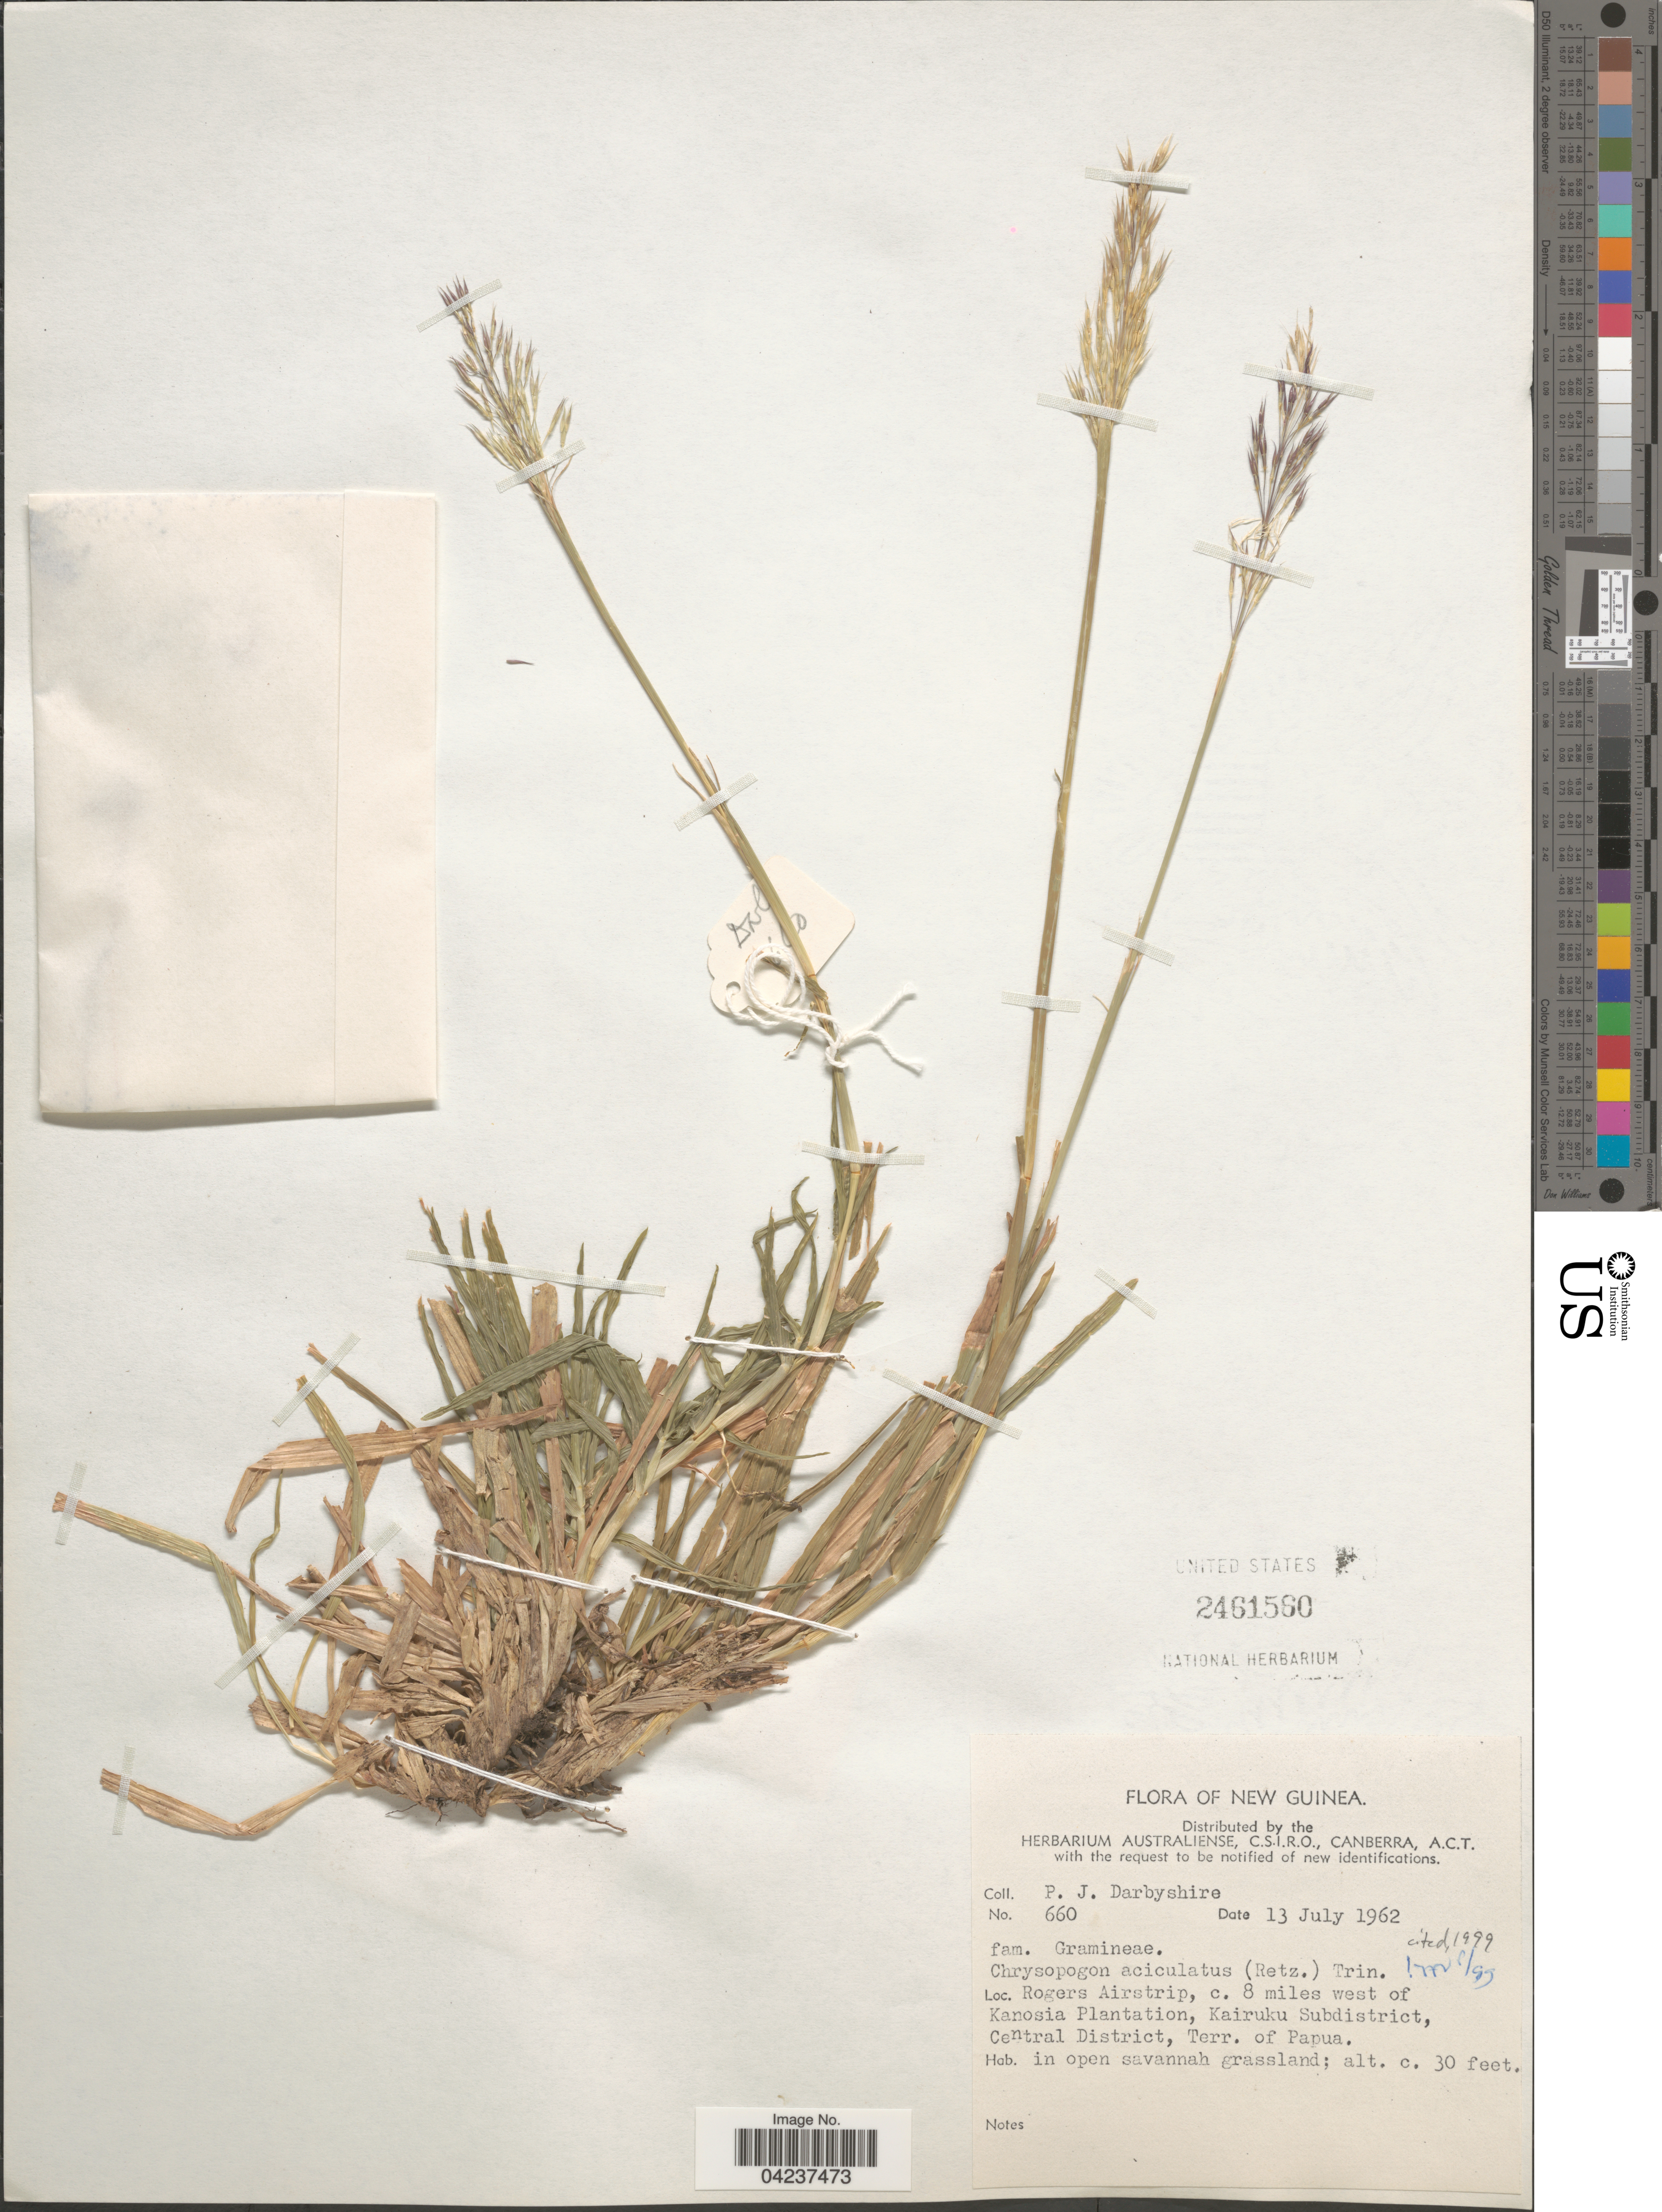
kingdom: Plantae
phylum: Tracheophyta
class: Liliopsida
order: Poales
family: Poaceae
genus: Chrysopogon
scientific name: Chrysopogon aciculatus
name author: (Retz.) Trin.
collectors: P. Darbyshire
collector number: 660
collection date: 1962-07-13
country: Papua New Guinea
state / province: Central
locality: New Guinea. Rogers Airstrip, c. 8 miles west of Kanosia Plantation, Kairuku Subdistrict, Central District, Terr. of Papua.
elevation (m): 9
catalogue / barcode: US 2461560